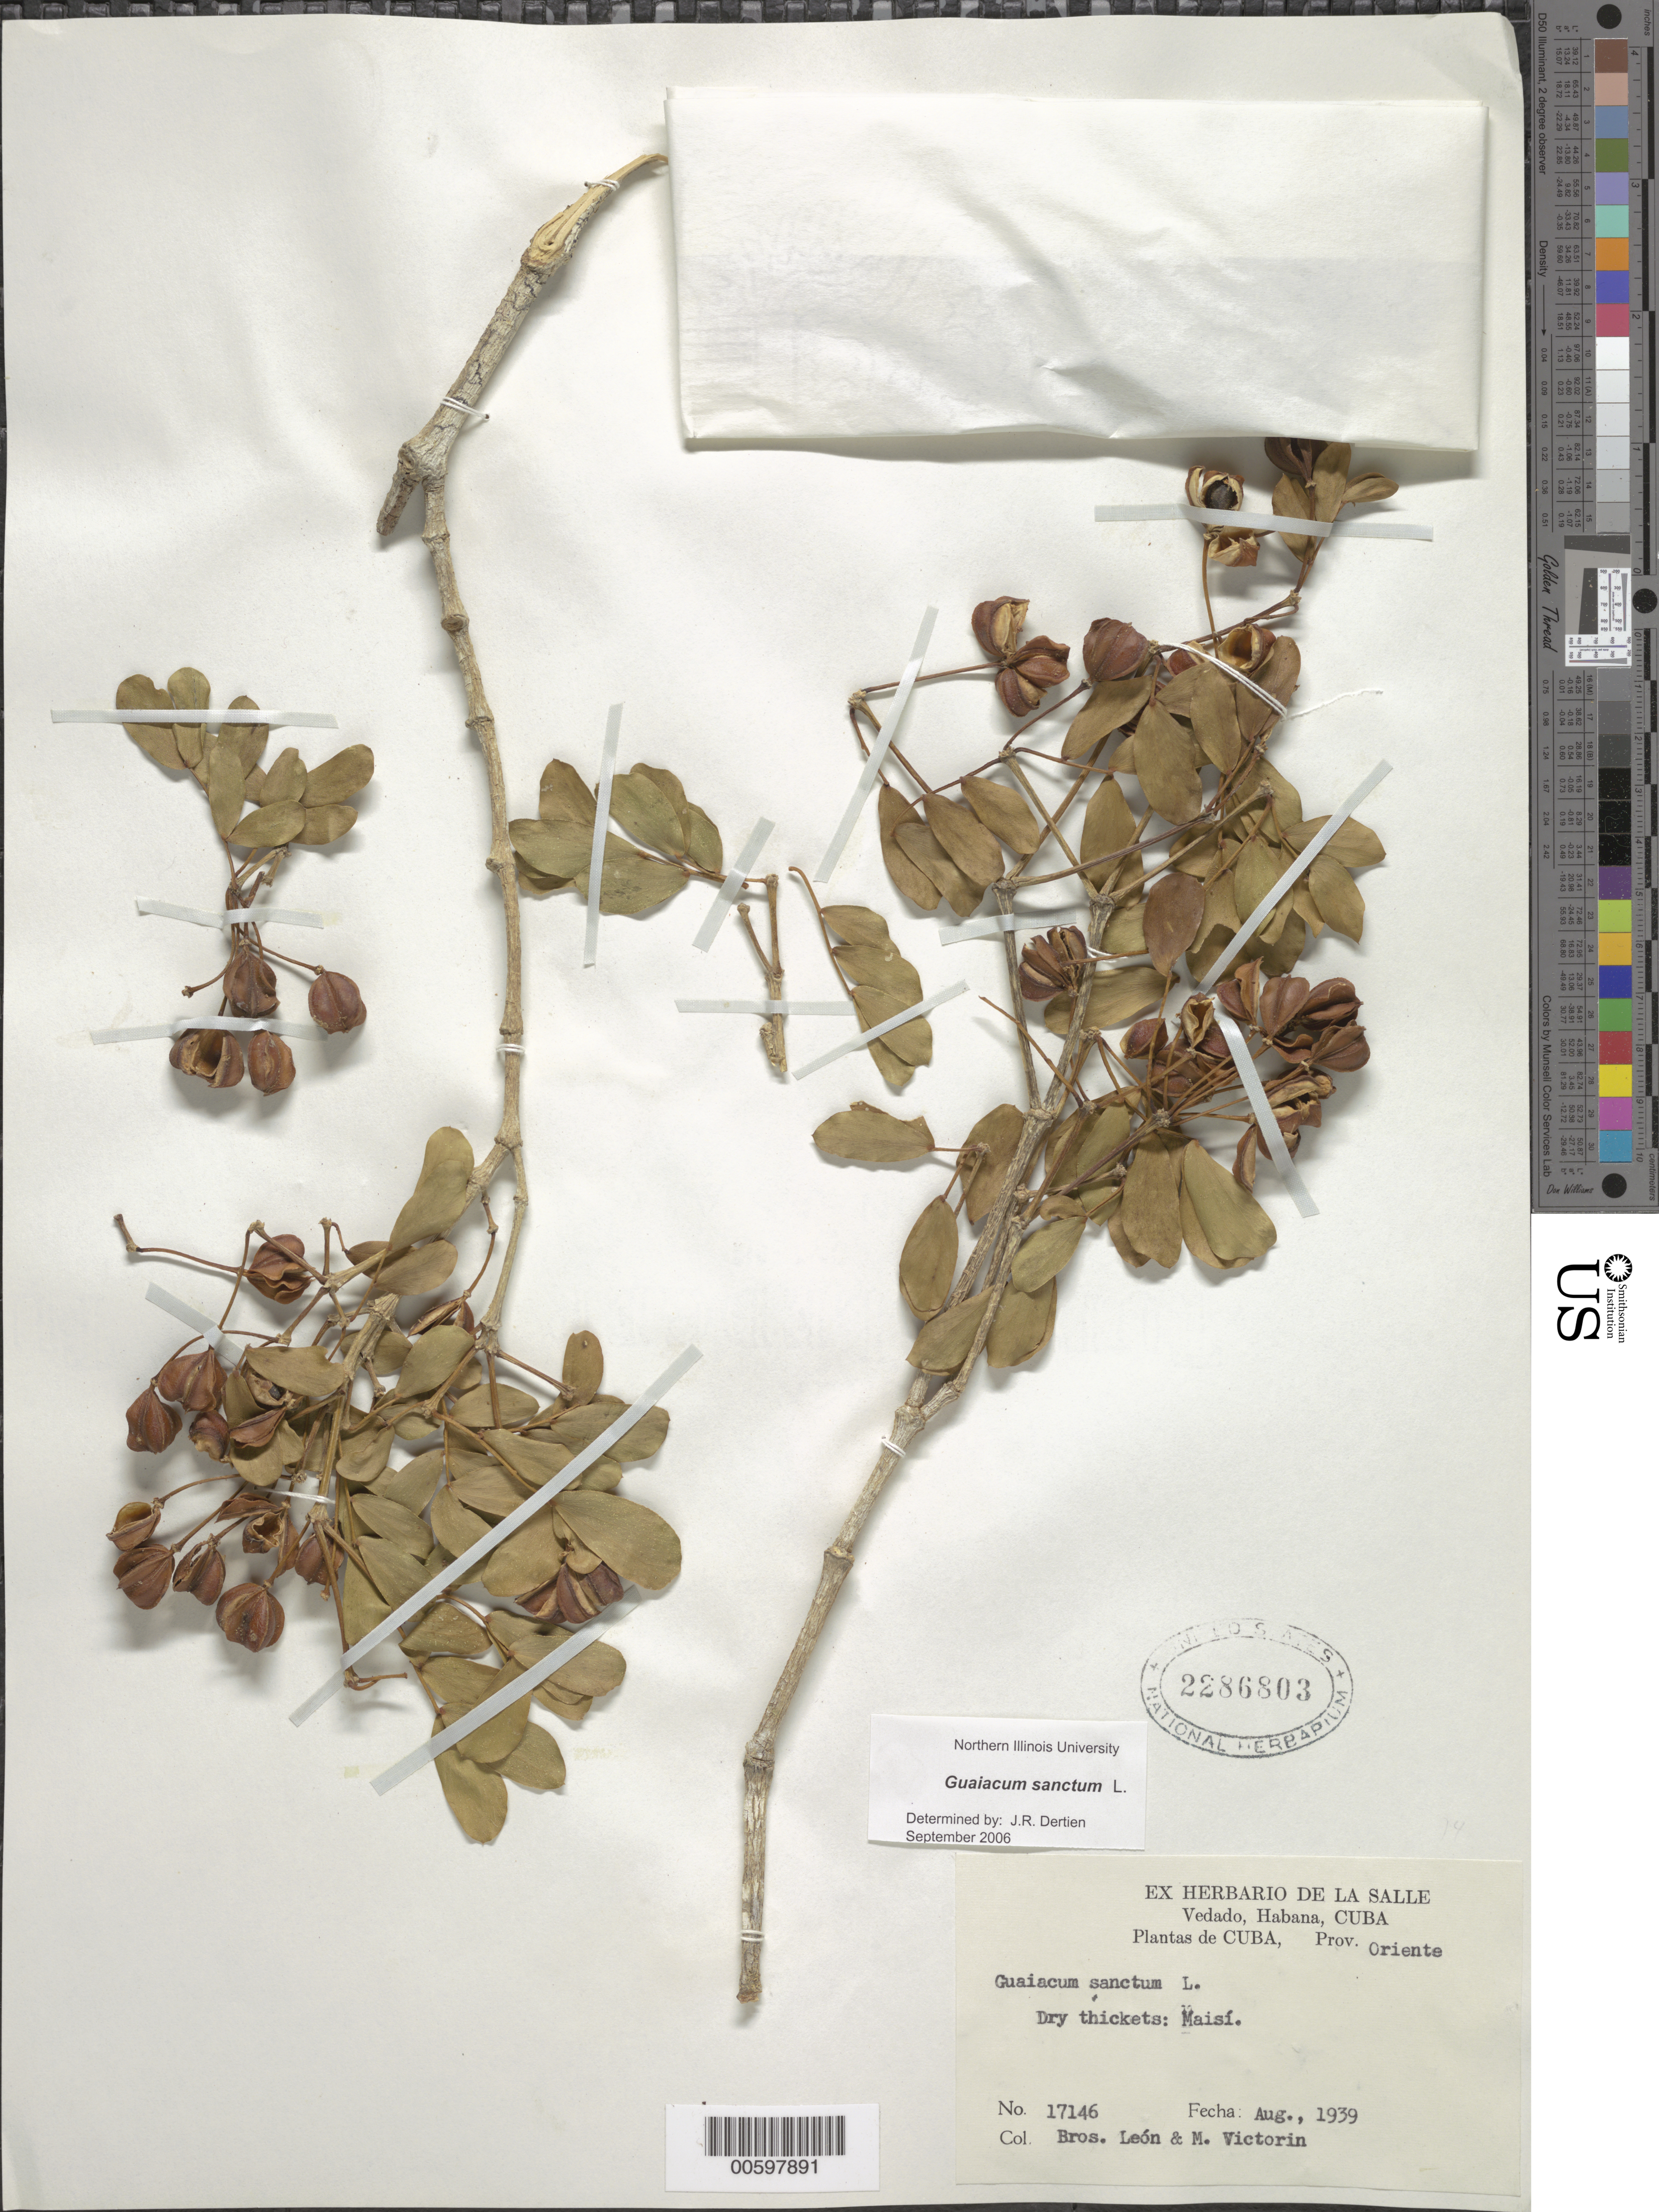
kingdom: Plantae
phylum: Tracheophyta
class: Magnoliopsida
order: Zygophyllales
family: Zygophyllaceae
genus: Guaiacum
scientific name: Guaiacum sanctum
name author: L.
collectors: Bro. León & Fr. Marie-Victorin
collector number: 17146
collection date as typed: Aug 1939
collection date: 1939-08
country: Cuba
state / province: Holguín / Las Tunas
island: Greater Antilles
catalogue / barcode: US 2286803